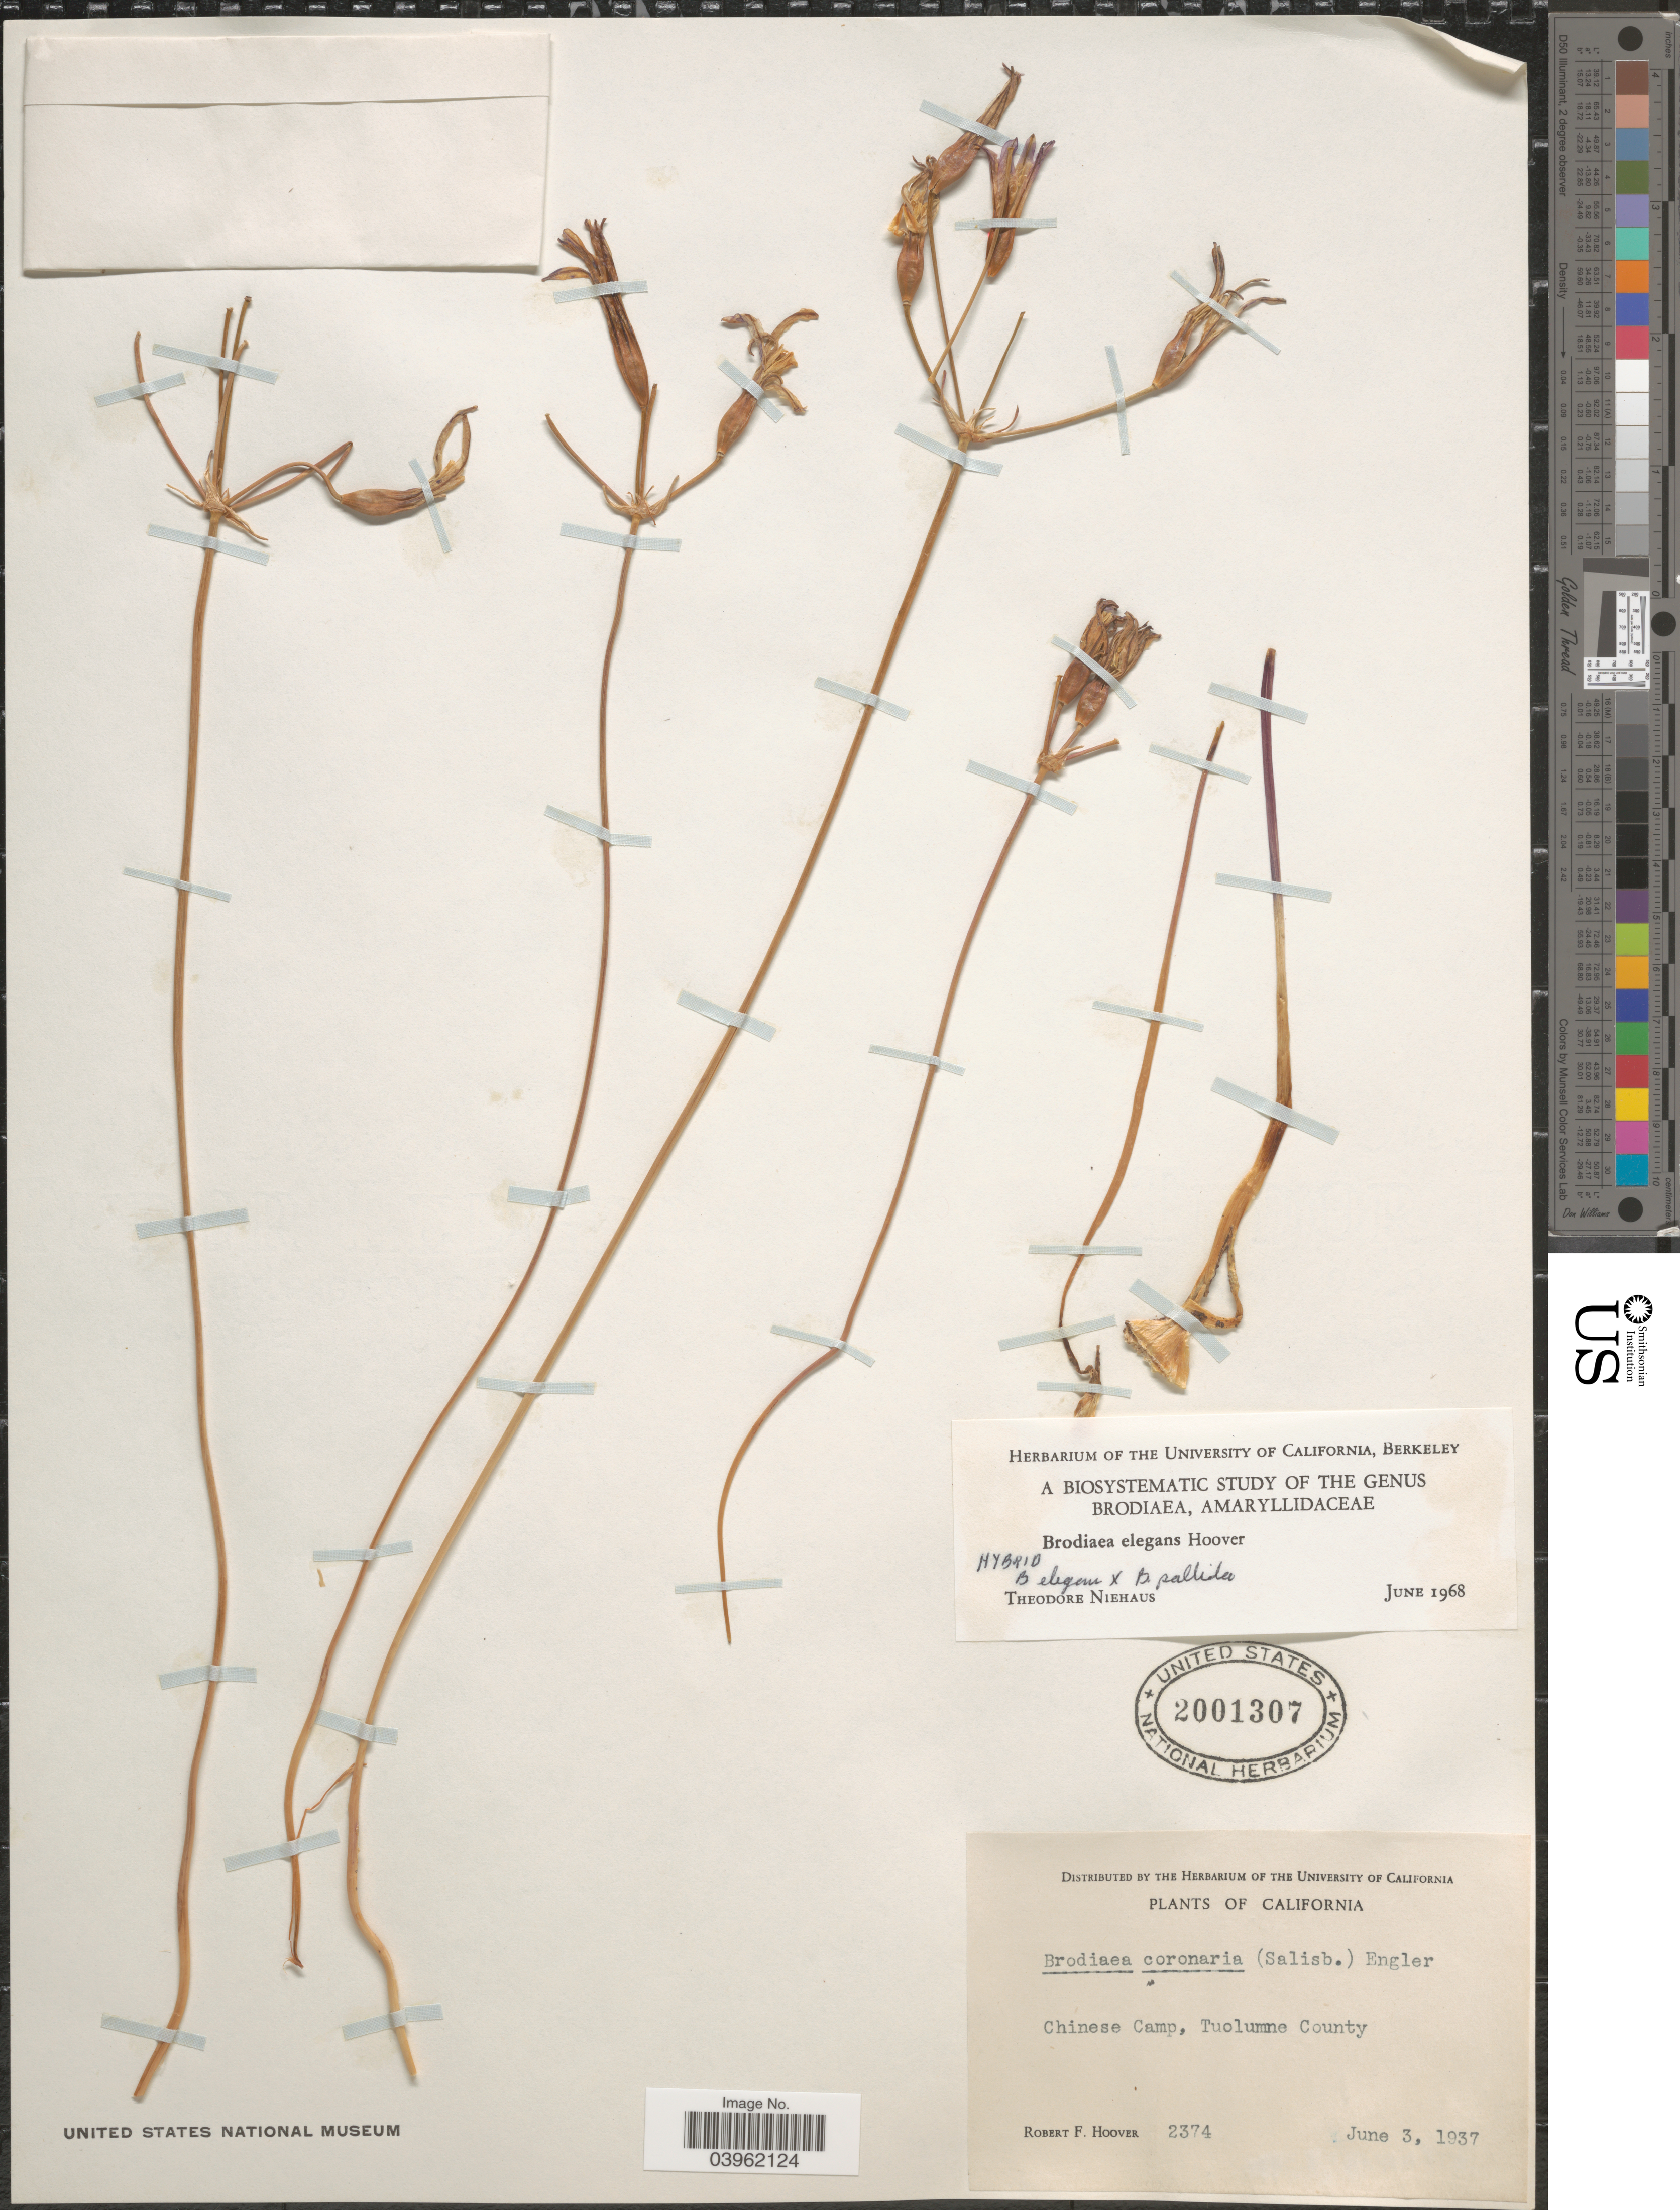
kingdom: Plantae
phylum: Tracheophyta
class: Liliopsida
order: Asparagales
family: Asparagaceae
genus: Brodiaea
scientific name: Brodiaea elegans subsp. elegans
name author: Hoover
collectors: R. F. Hoover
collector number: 2374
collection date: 1937-06-03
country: United States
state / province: California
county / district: Tuolumne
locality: Chinese Camp, Tuolumne County.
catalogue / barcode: US 2001307